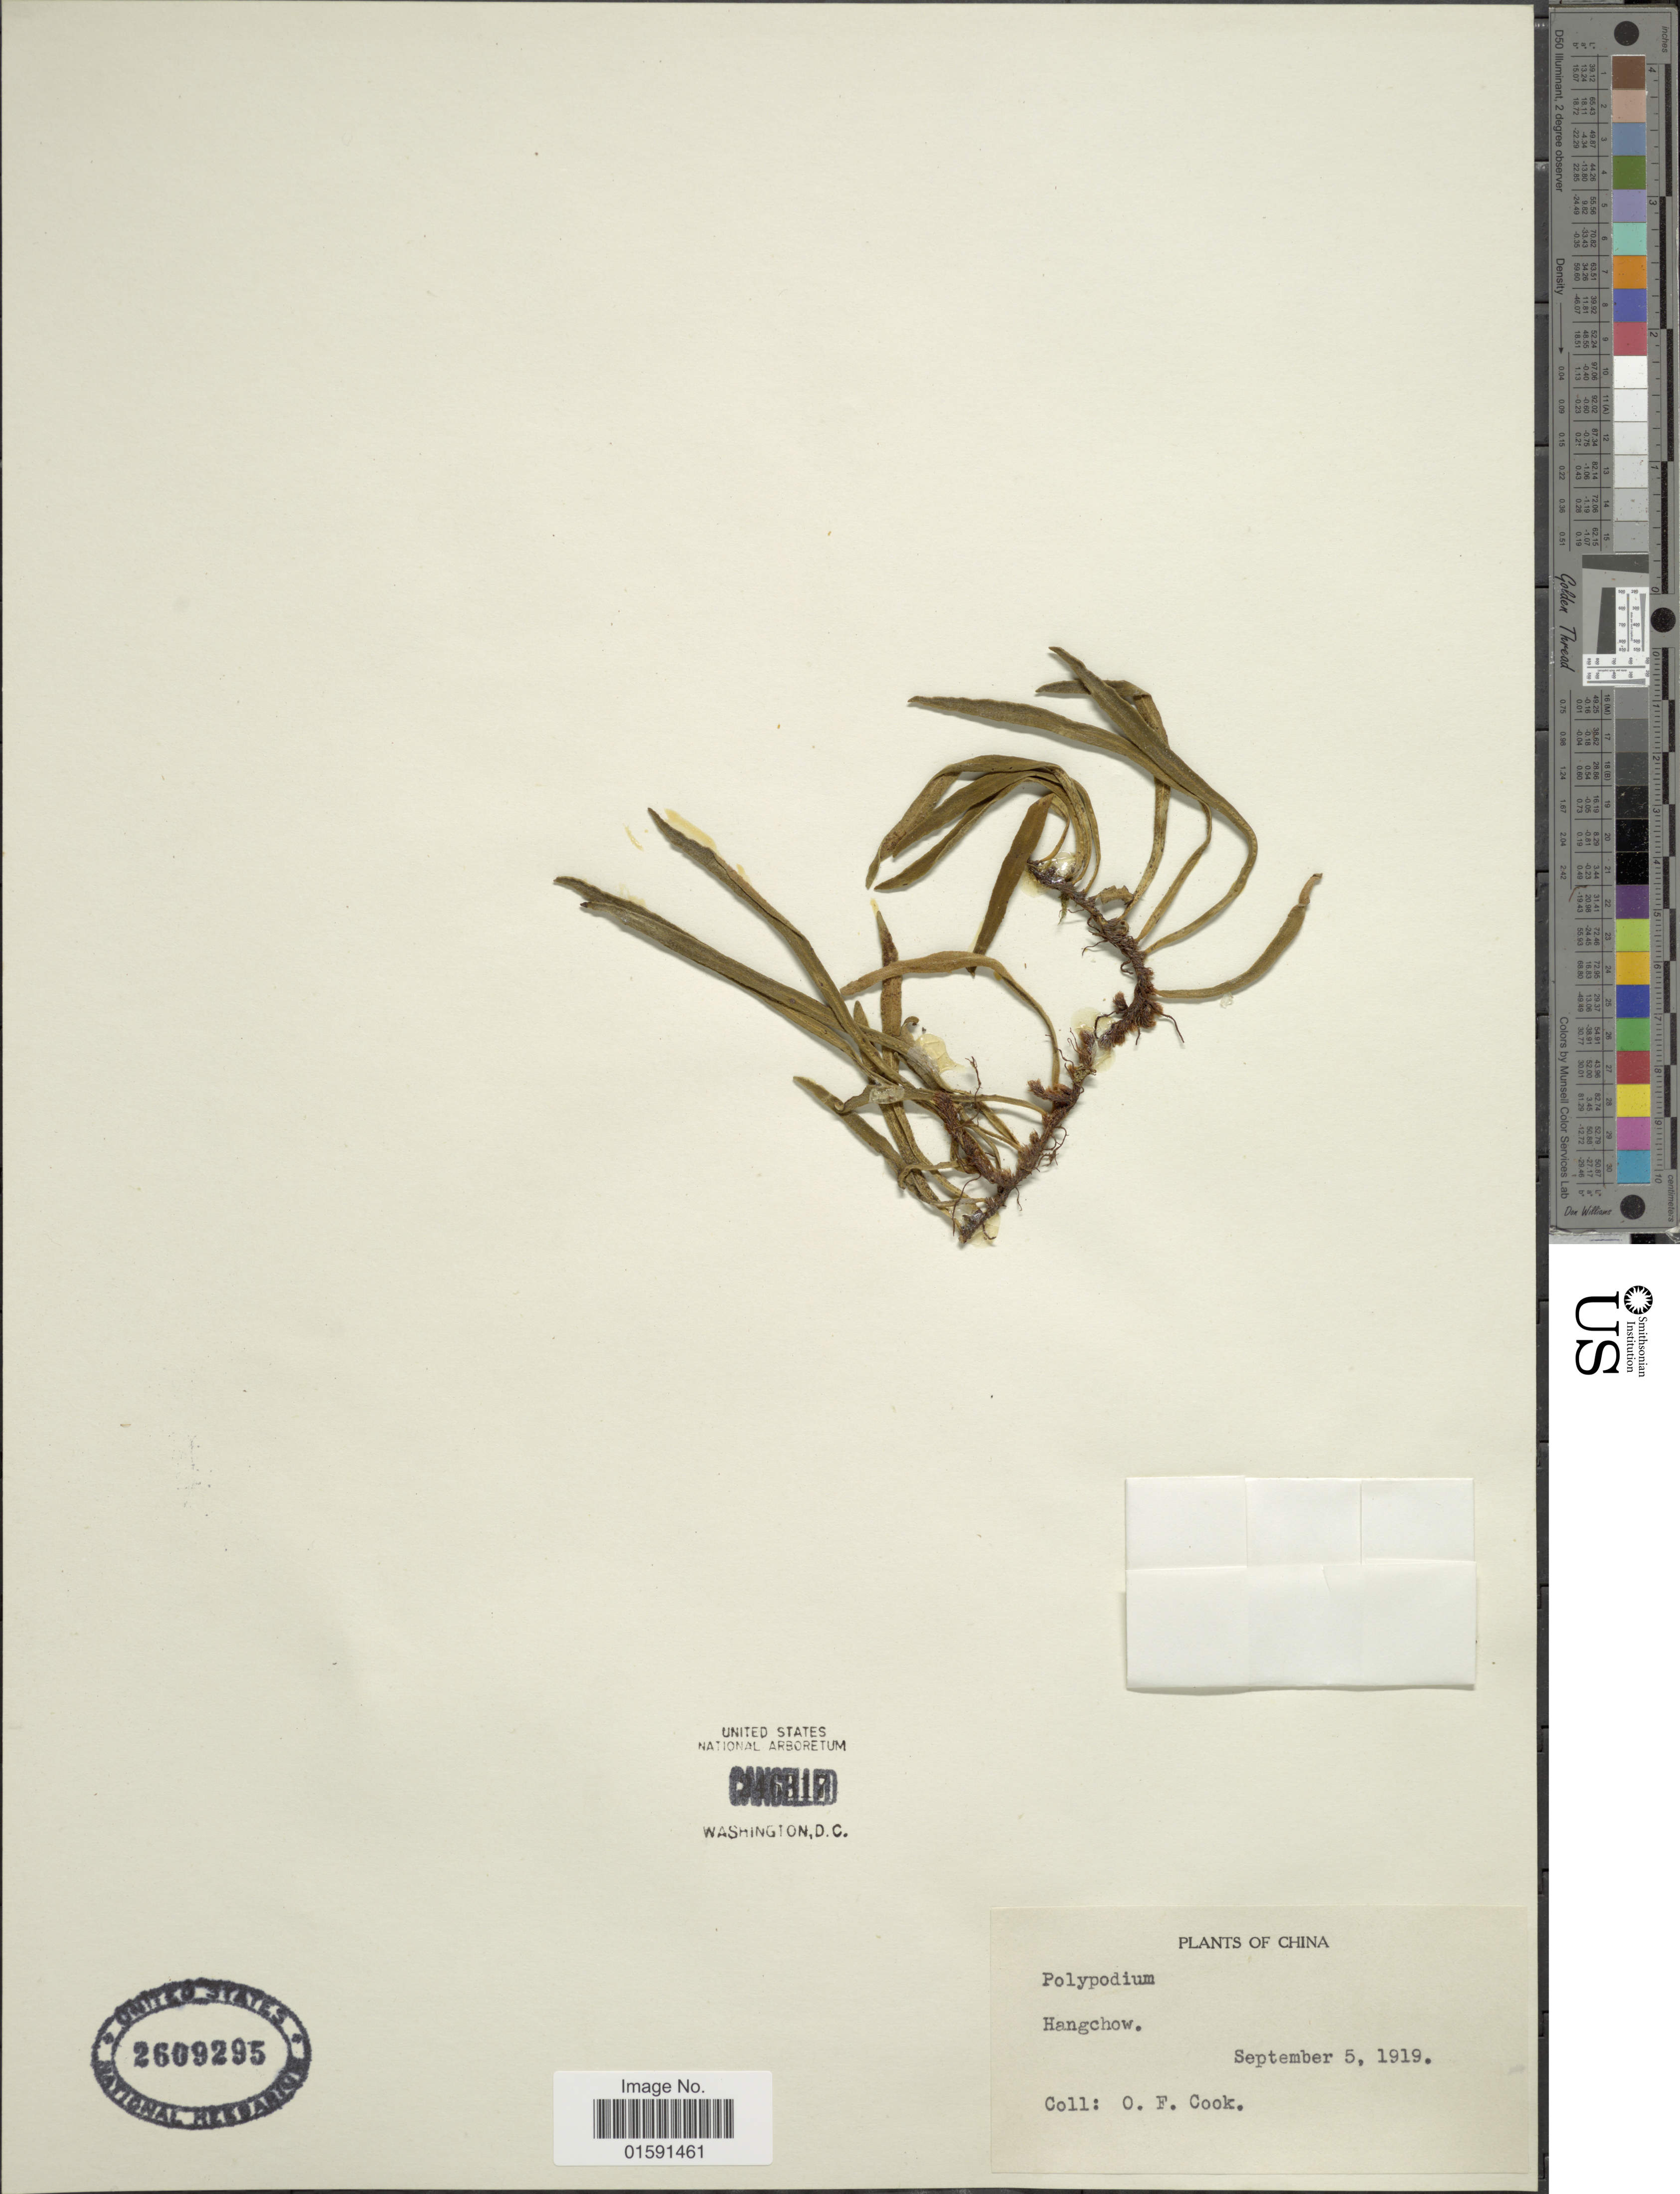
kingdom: Plantae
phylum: Tracheophyta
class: Polypodiopsida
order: Polypodiales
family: Polypodiaceae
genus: Selliguea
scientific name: Selliguea sp.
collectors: O. F. Cook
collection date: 1919-09-05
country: China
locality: Hangchow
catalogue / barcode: US 2609295